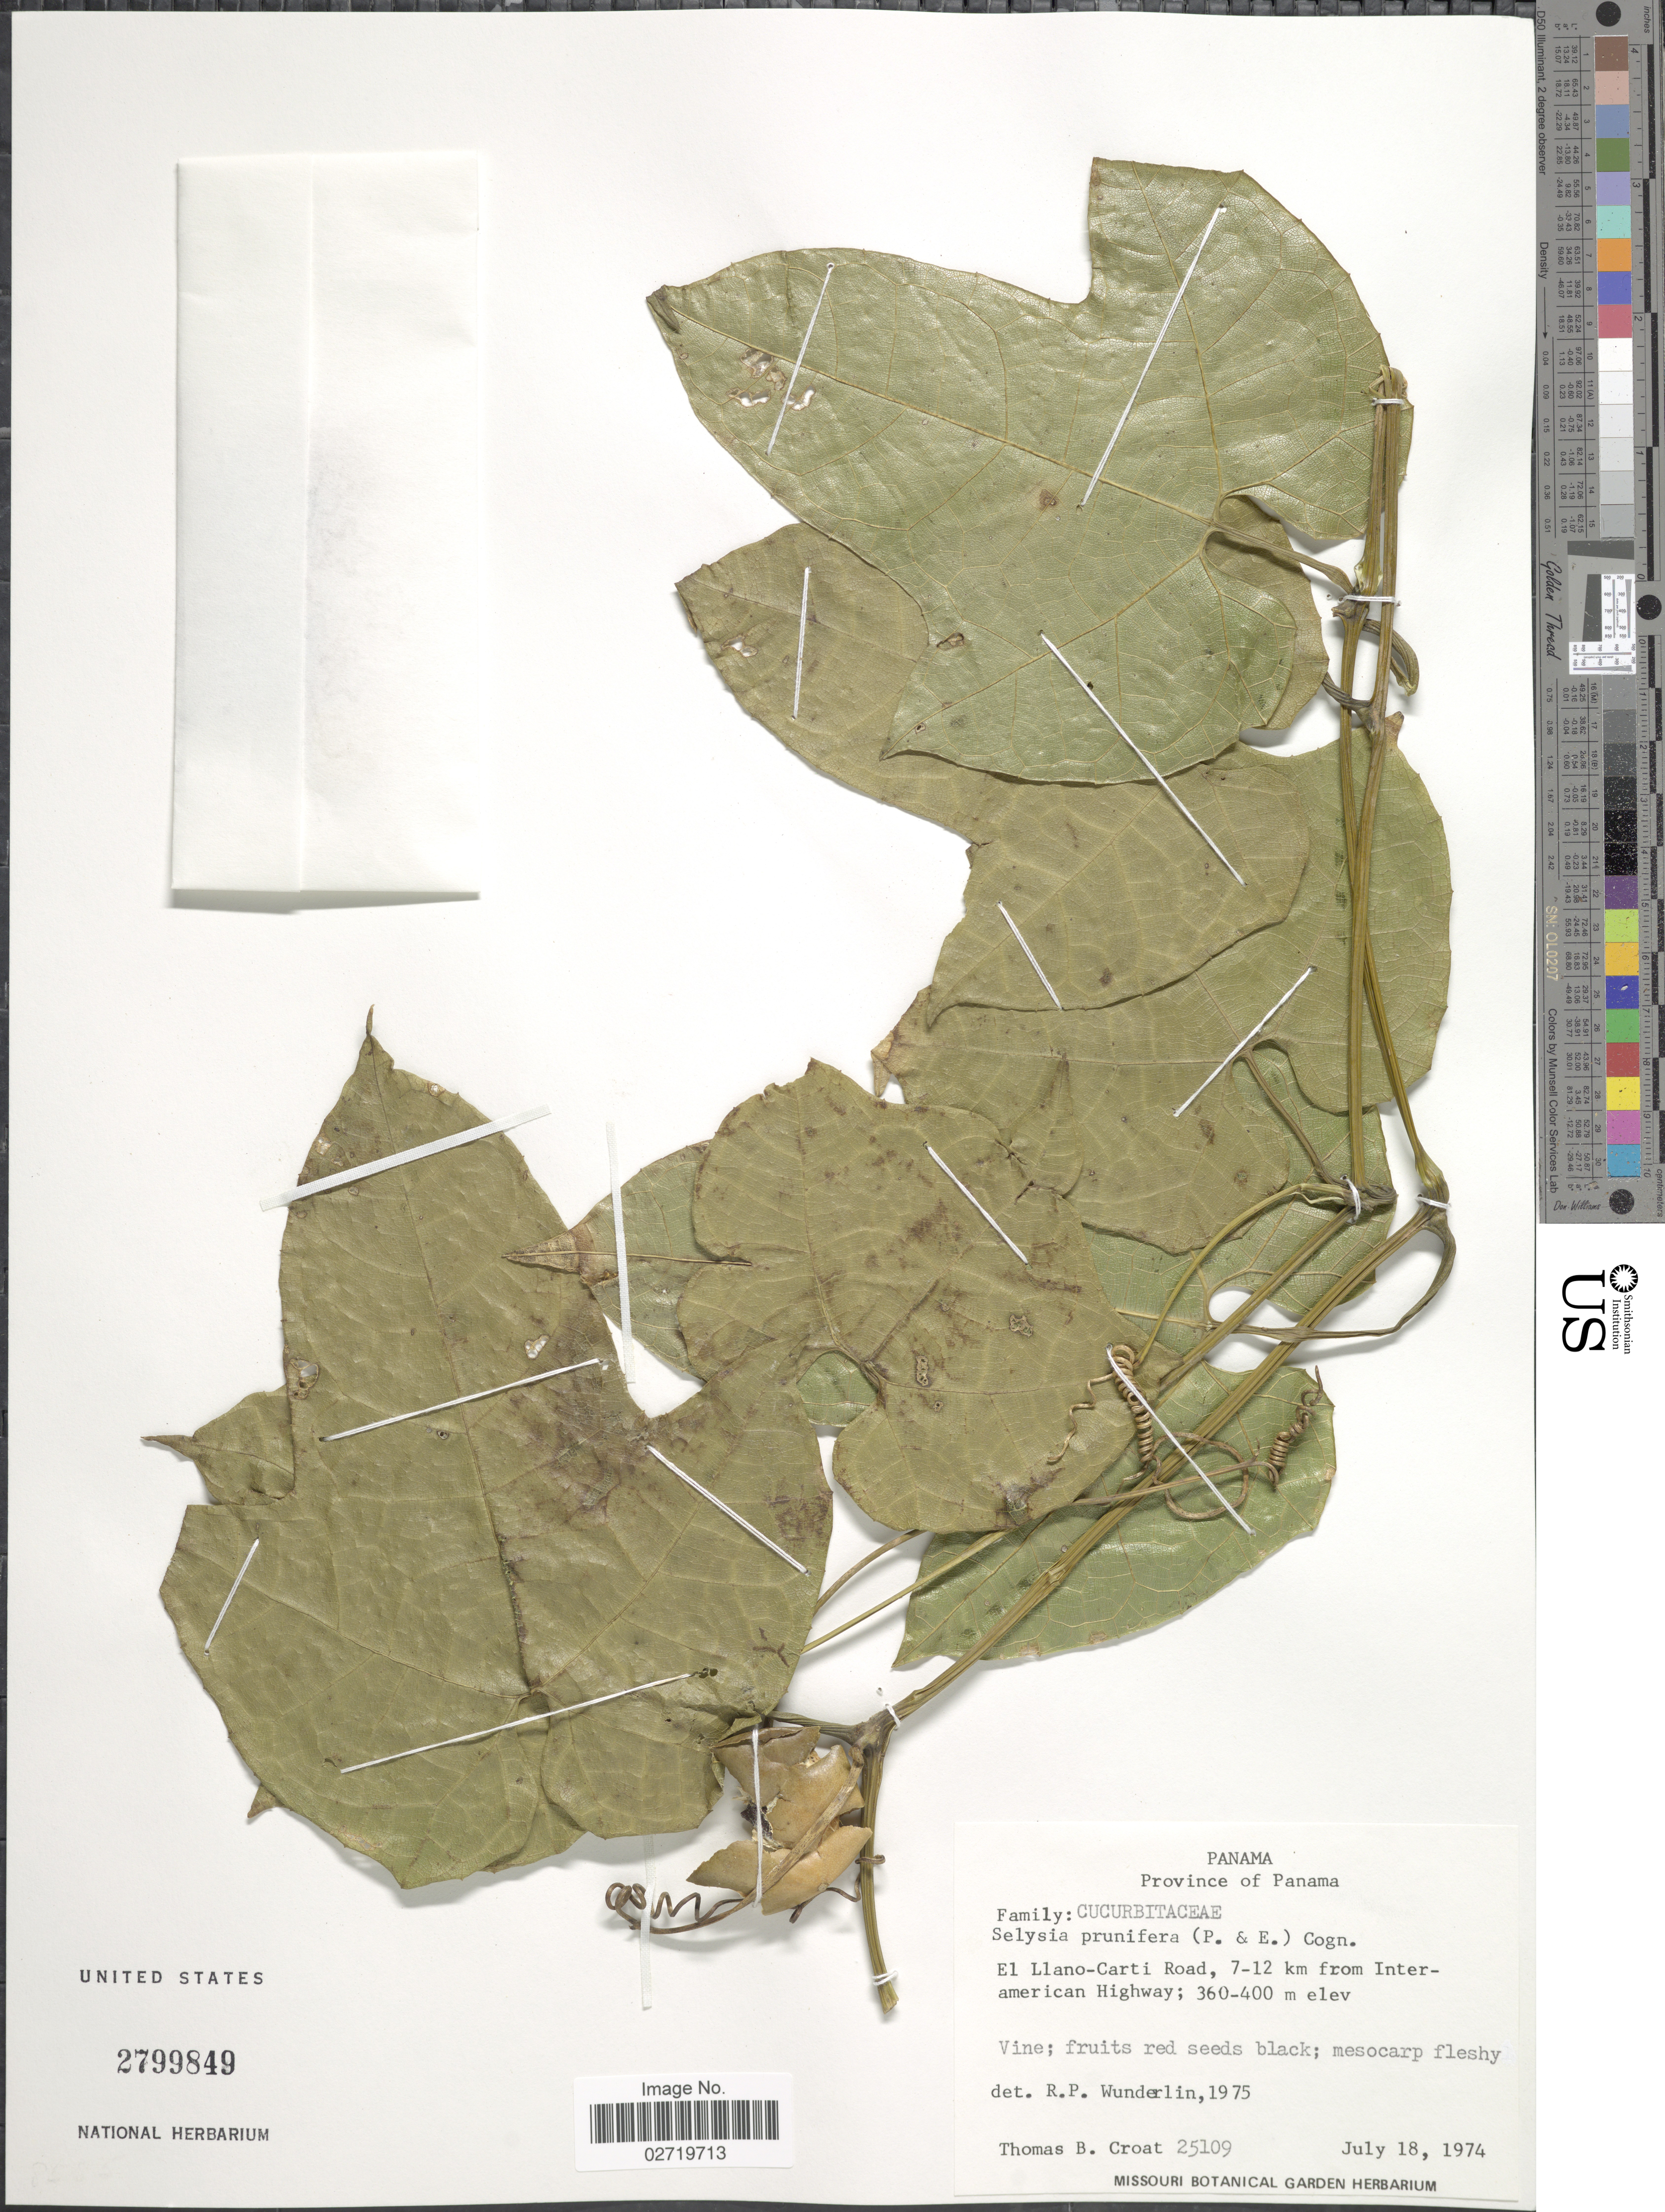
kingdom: Plantae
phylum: Tracheophyta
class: Magnoliopsida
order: Cucurbitales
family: Cucurbitaceae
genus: Selysia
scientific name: Selysia prunifera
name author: (Poepp. & Endl.) Cogn.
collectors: T. B. Croat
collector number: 25109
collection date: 1974-07-18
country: Panama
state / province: Panamá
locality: El Llano-Carti Road, 7-12 km from Inter-american Highway.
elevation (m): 360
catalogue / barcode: US 2799849